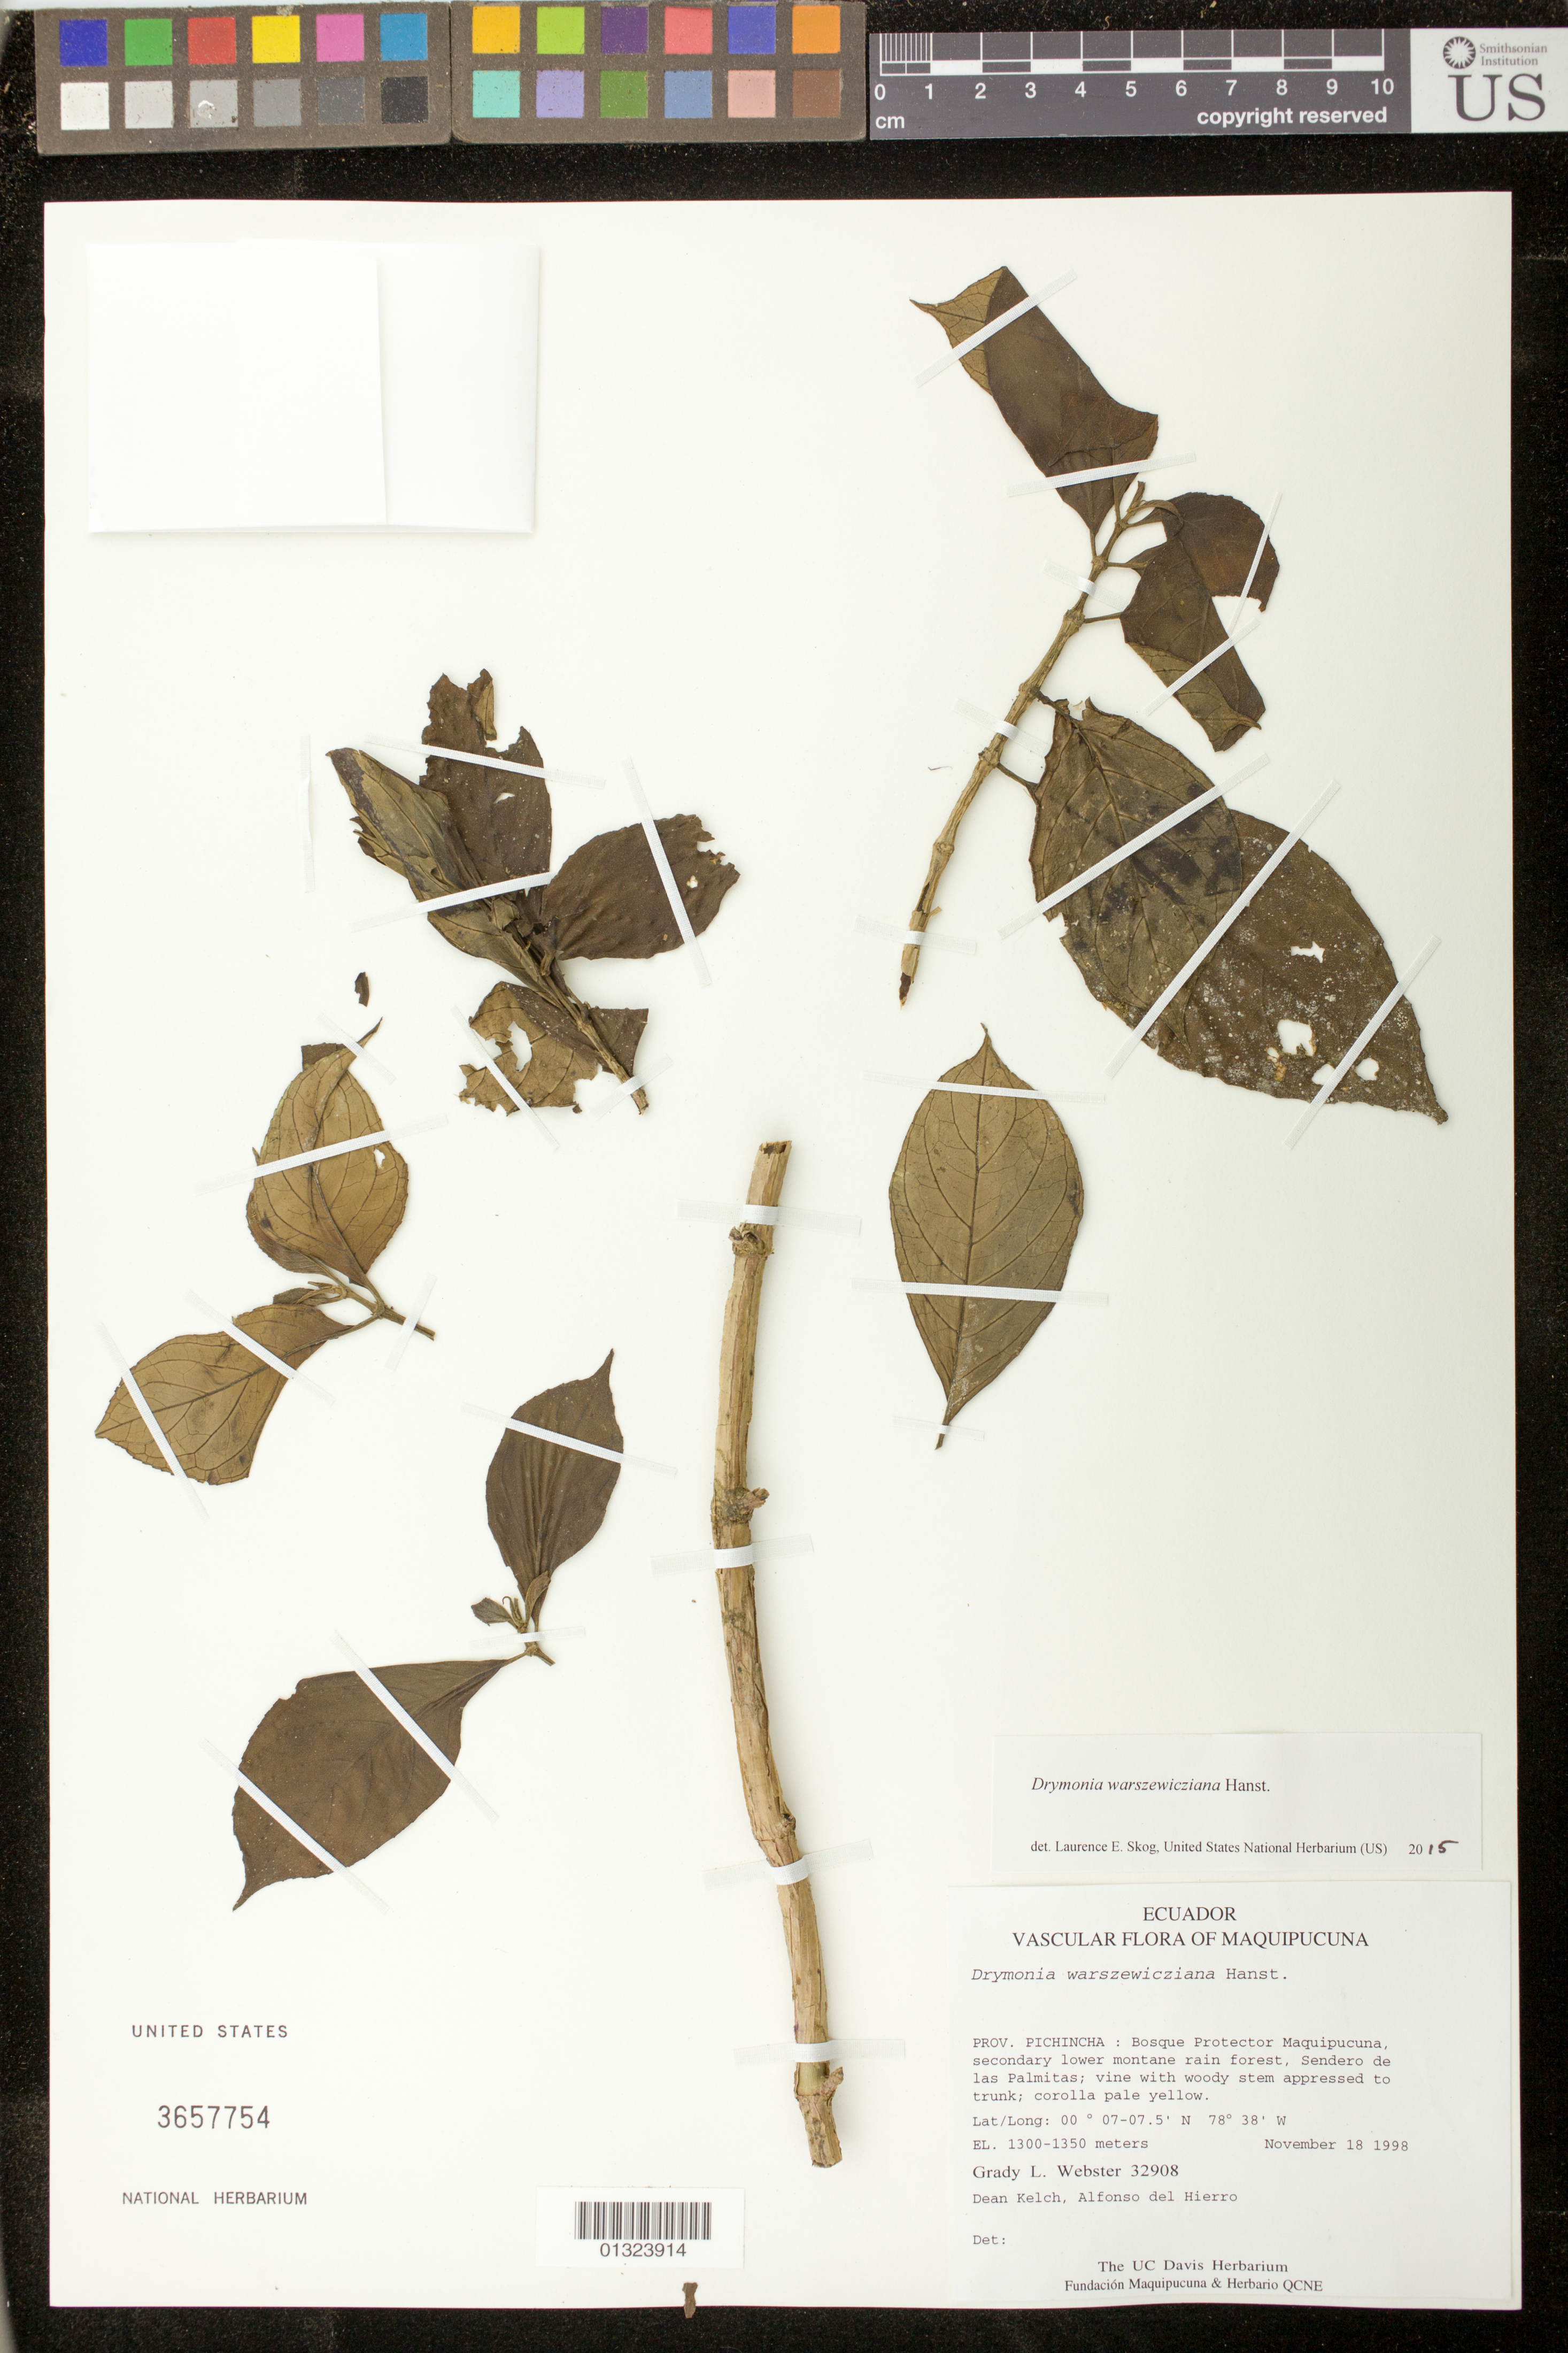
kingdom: Plantae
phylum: Tracheophyta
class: Magnoliopsida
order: Lamiales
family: Gesneriaceae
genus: Drymonia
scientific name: Drymonia warszewicziana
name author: Hanst.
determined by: Skog, Laurence E.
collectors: G. L. Webster, D. Kelch & A. Del Hierro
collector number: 32908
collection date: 1998-11-18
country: Ecuador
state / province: Pichincha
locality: Bosque Protector Maquipucuna, Sendero de las Palmitas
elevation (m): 1300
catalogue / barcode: US 3657754